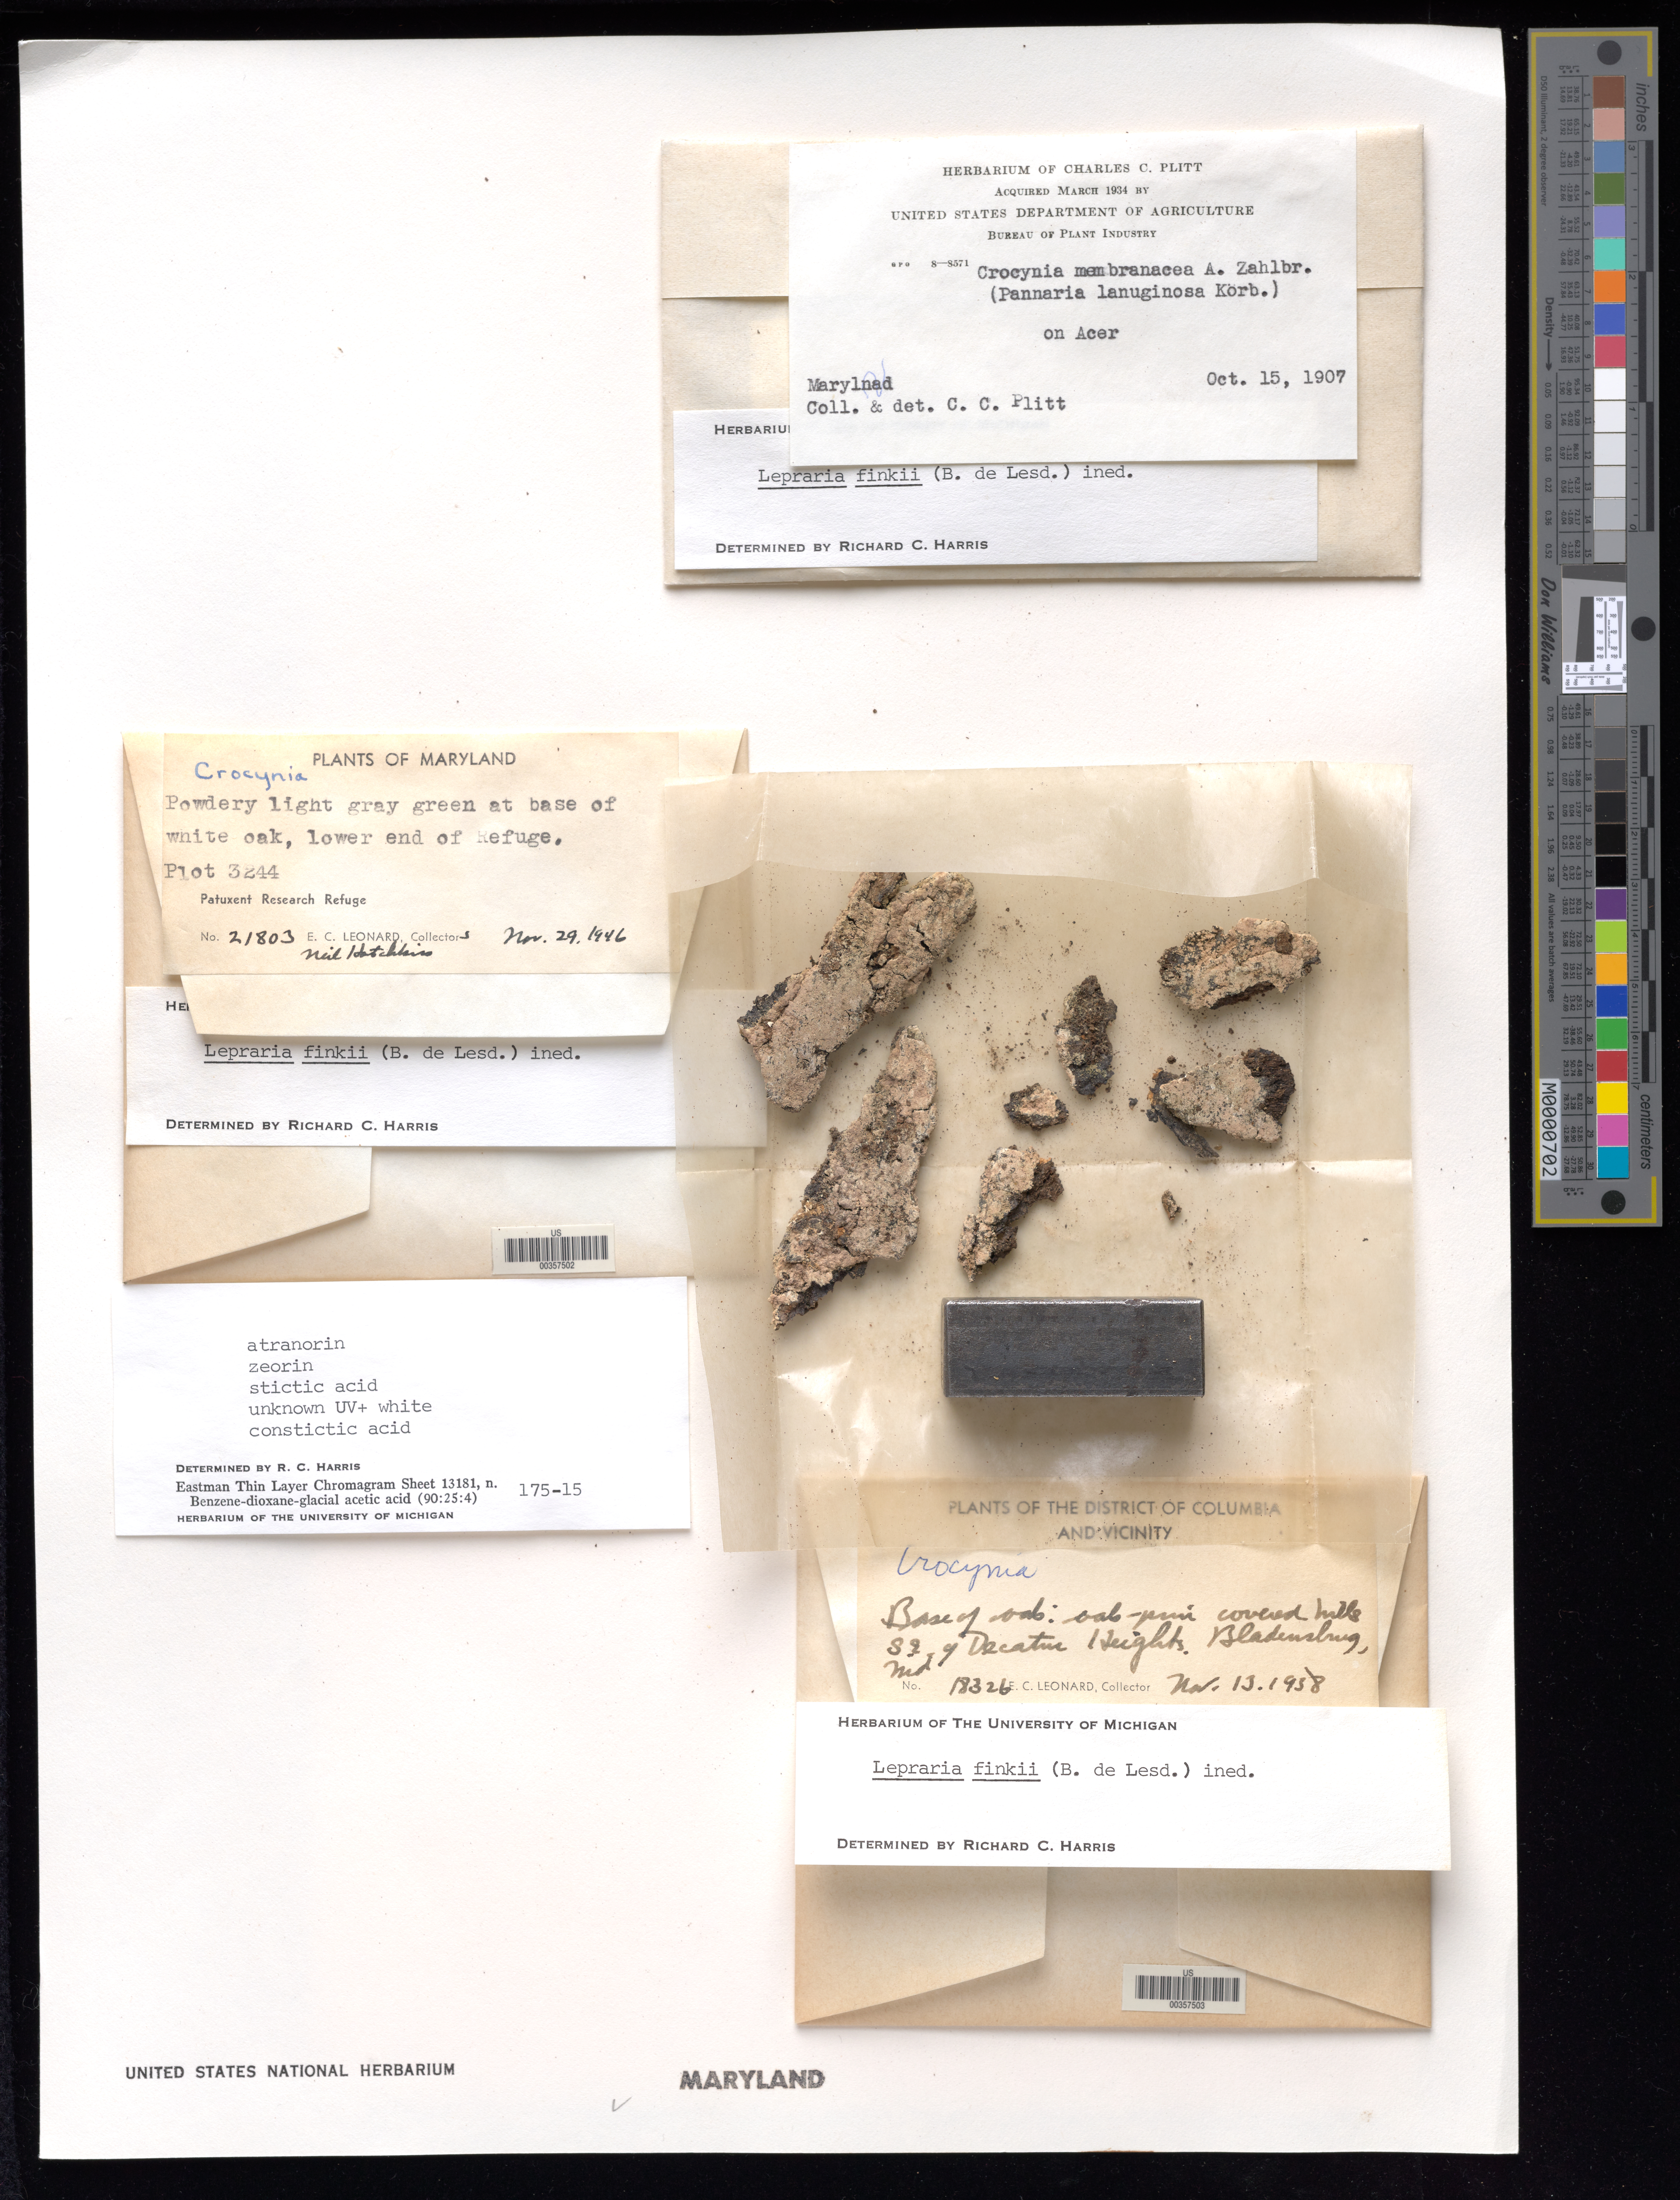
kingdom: Fungi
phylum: Ascomycota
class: Lecanoromycetes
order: Lecanorales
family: Stereocaulaceae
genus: Lepraria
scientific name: Lepraria finkii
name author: (B. de Lesd.) R.C. Harris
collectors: E. C. Leonard & N. Hotchkiss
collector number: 21803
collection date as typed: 29 Nov 1946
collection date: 1946-11-29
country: United States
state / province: Maryland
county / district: Prince George's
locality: Patuxent research refuge, plot 3244 patuxent research refuge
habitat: Base of white oak